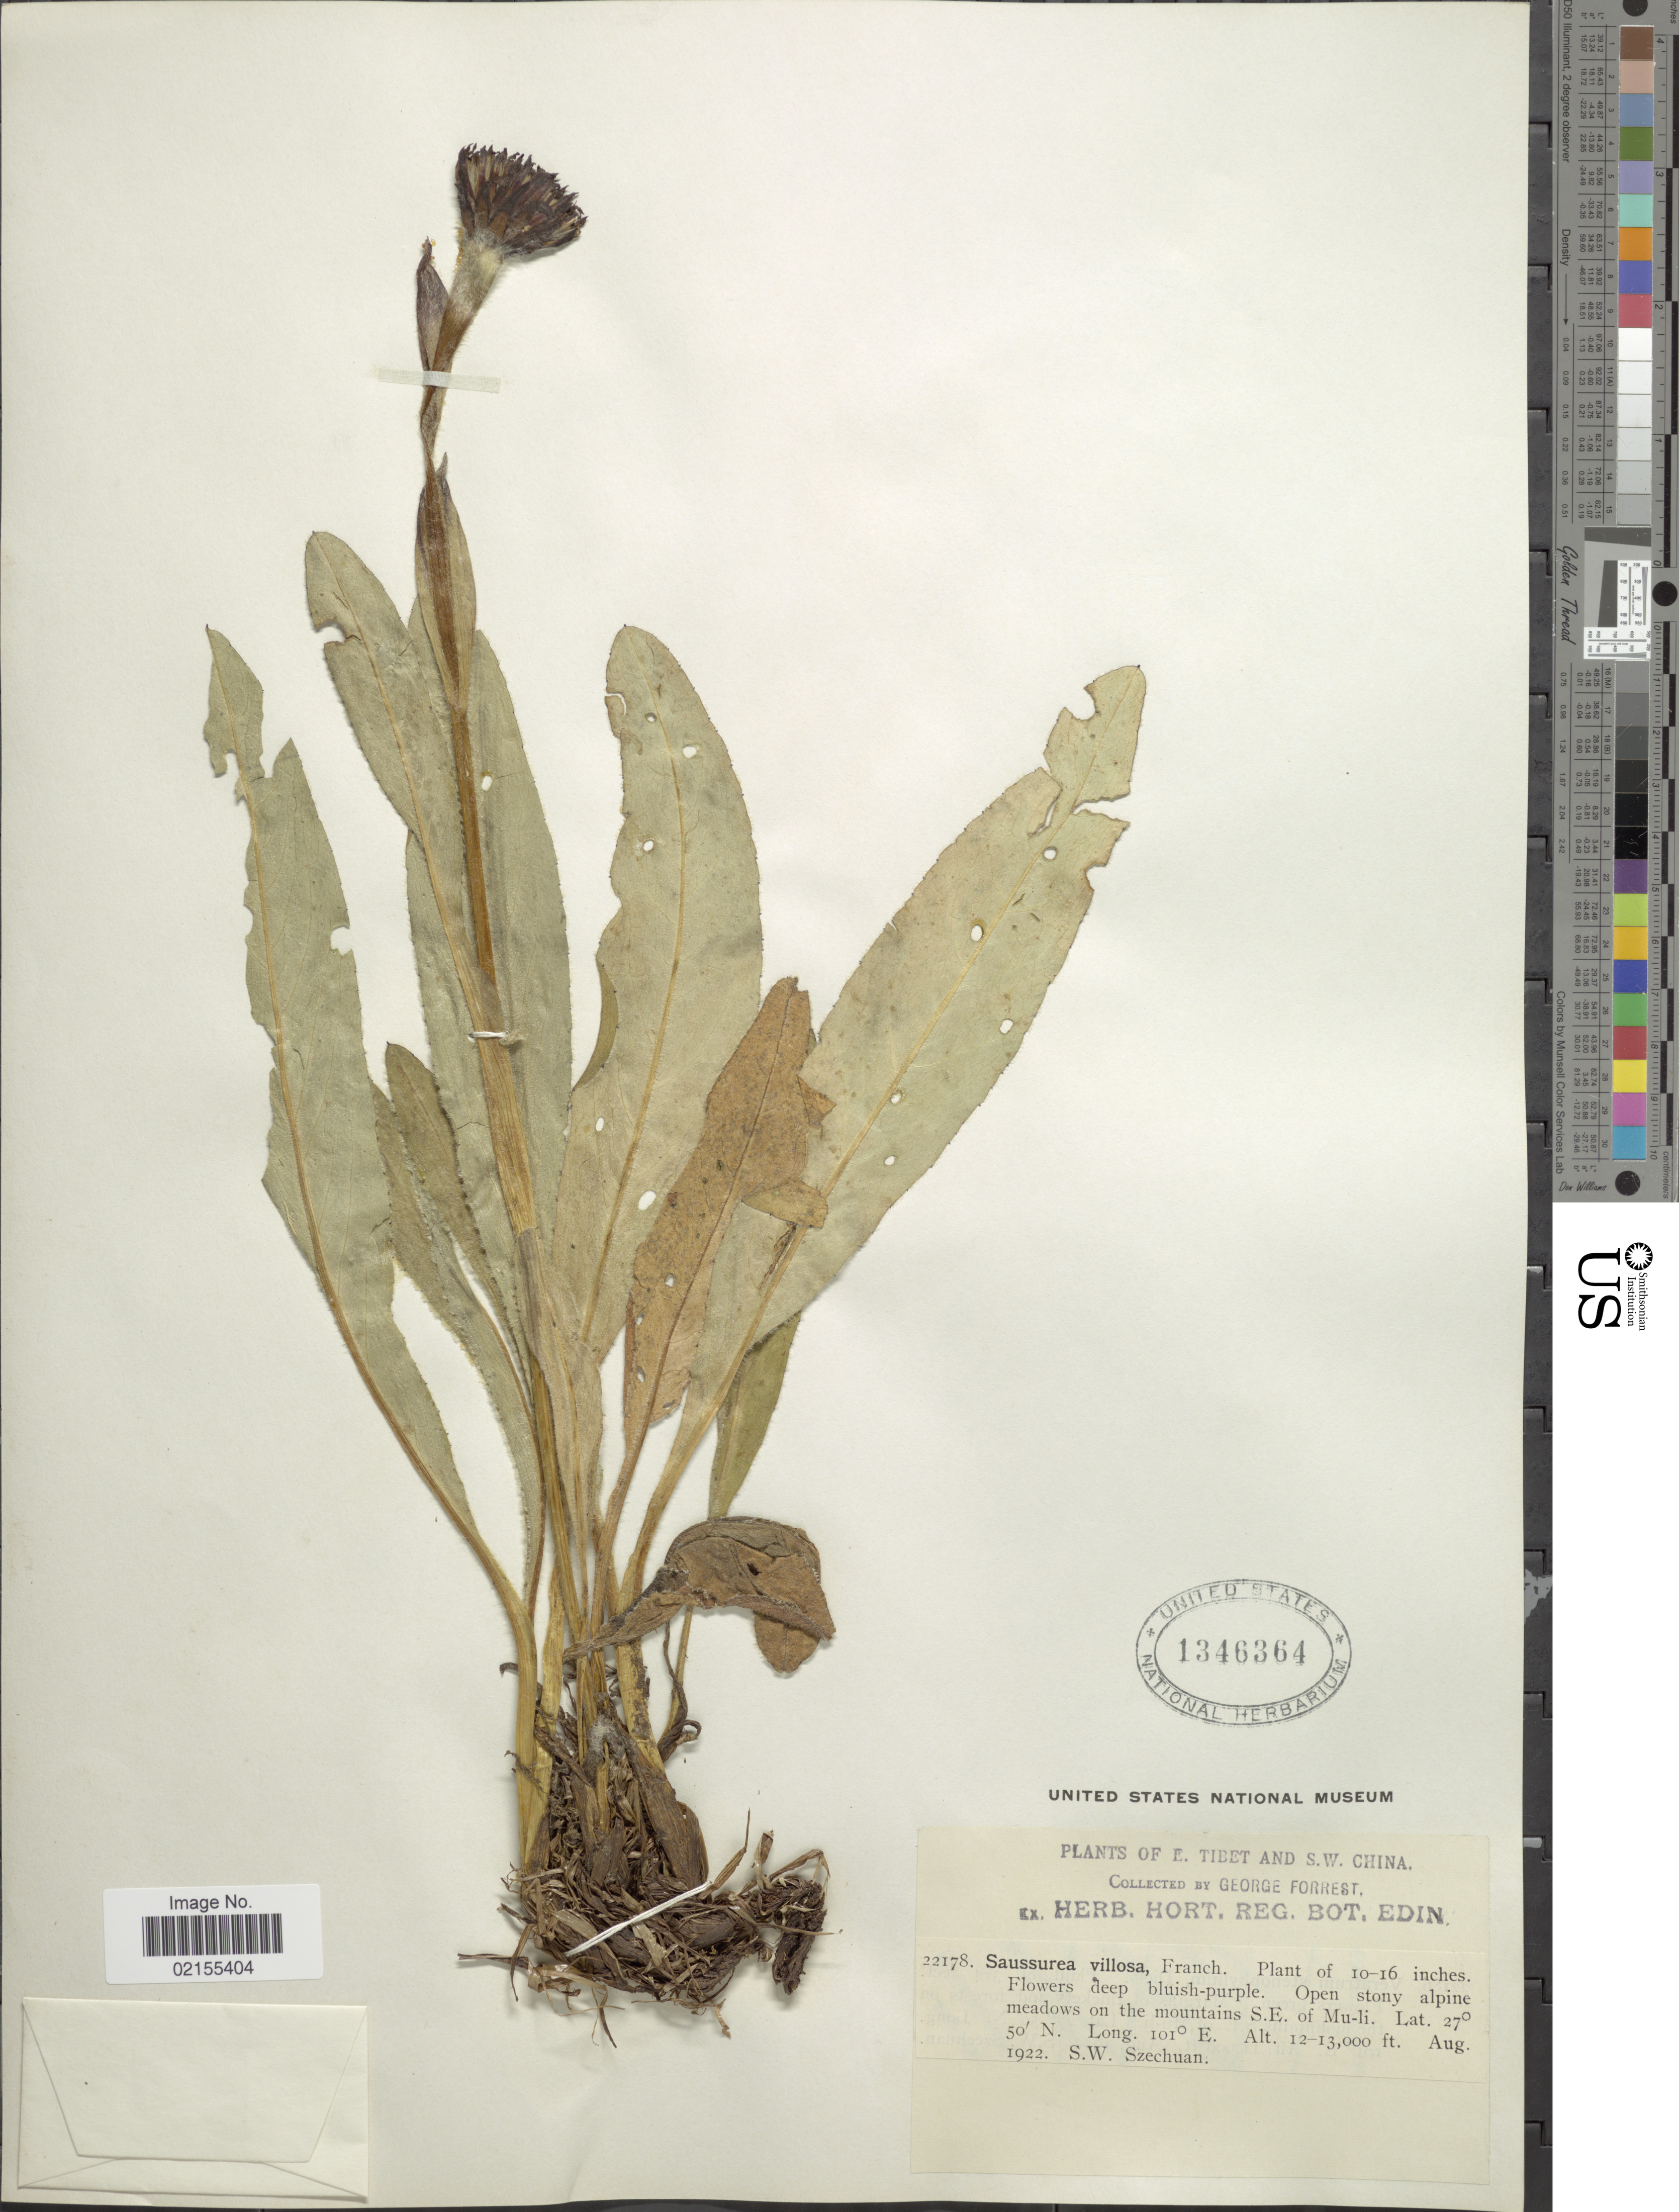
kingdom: Plantae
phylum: Tracheophyta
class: Magnoliopsida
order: Asterales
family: Asteraceae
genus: Saussurea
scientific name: Saussurea polycolea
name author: Hand.-Mazz.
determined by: Chen, Yousheng S.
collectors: G. Forrest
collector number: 22178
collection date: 1922-08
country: China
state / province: Sichuan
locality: Mountains S. E. of Mu-li, S. W. Szechuan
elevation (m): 3658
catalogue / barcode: US 1346364